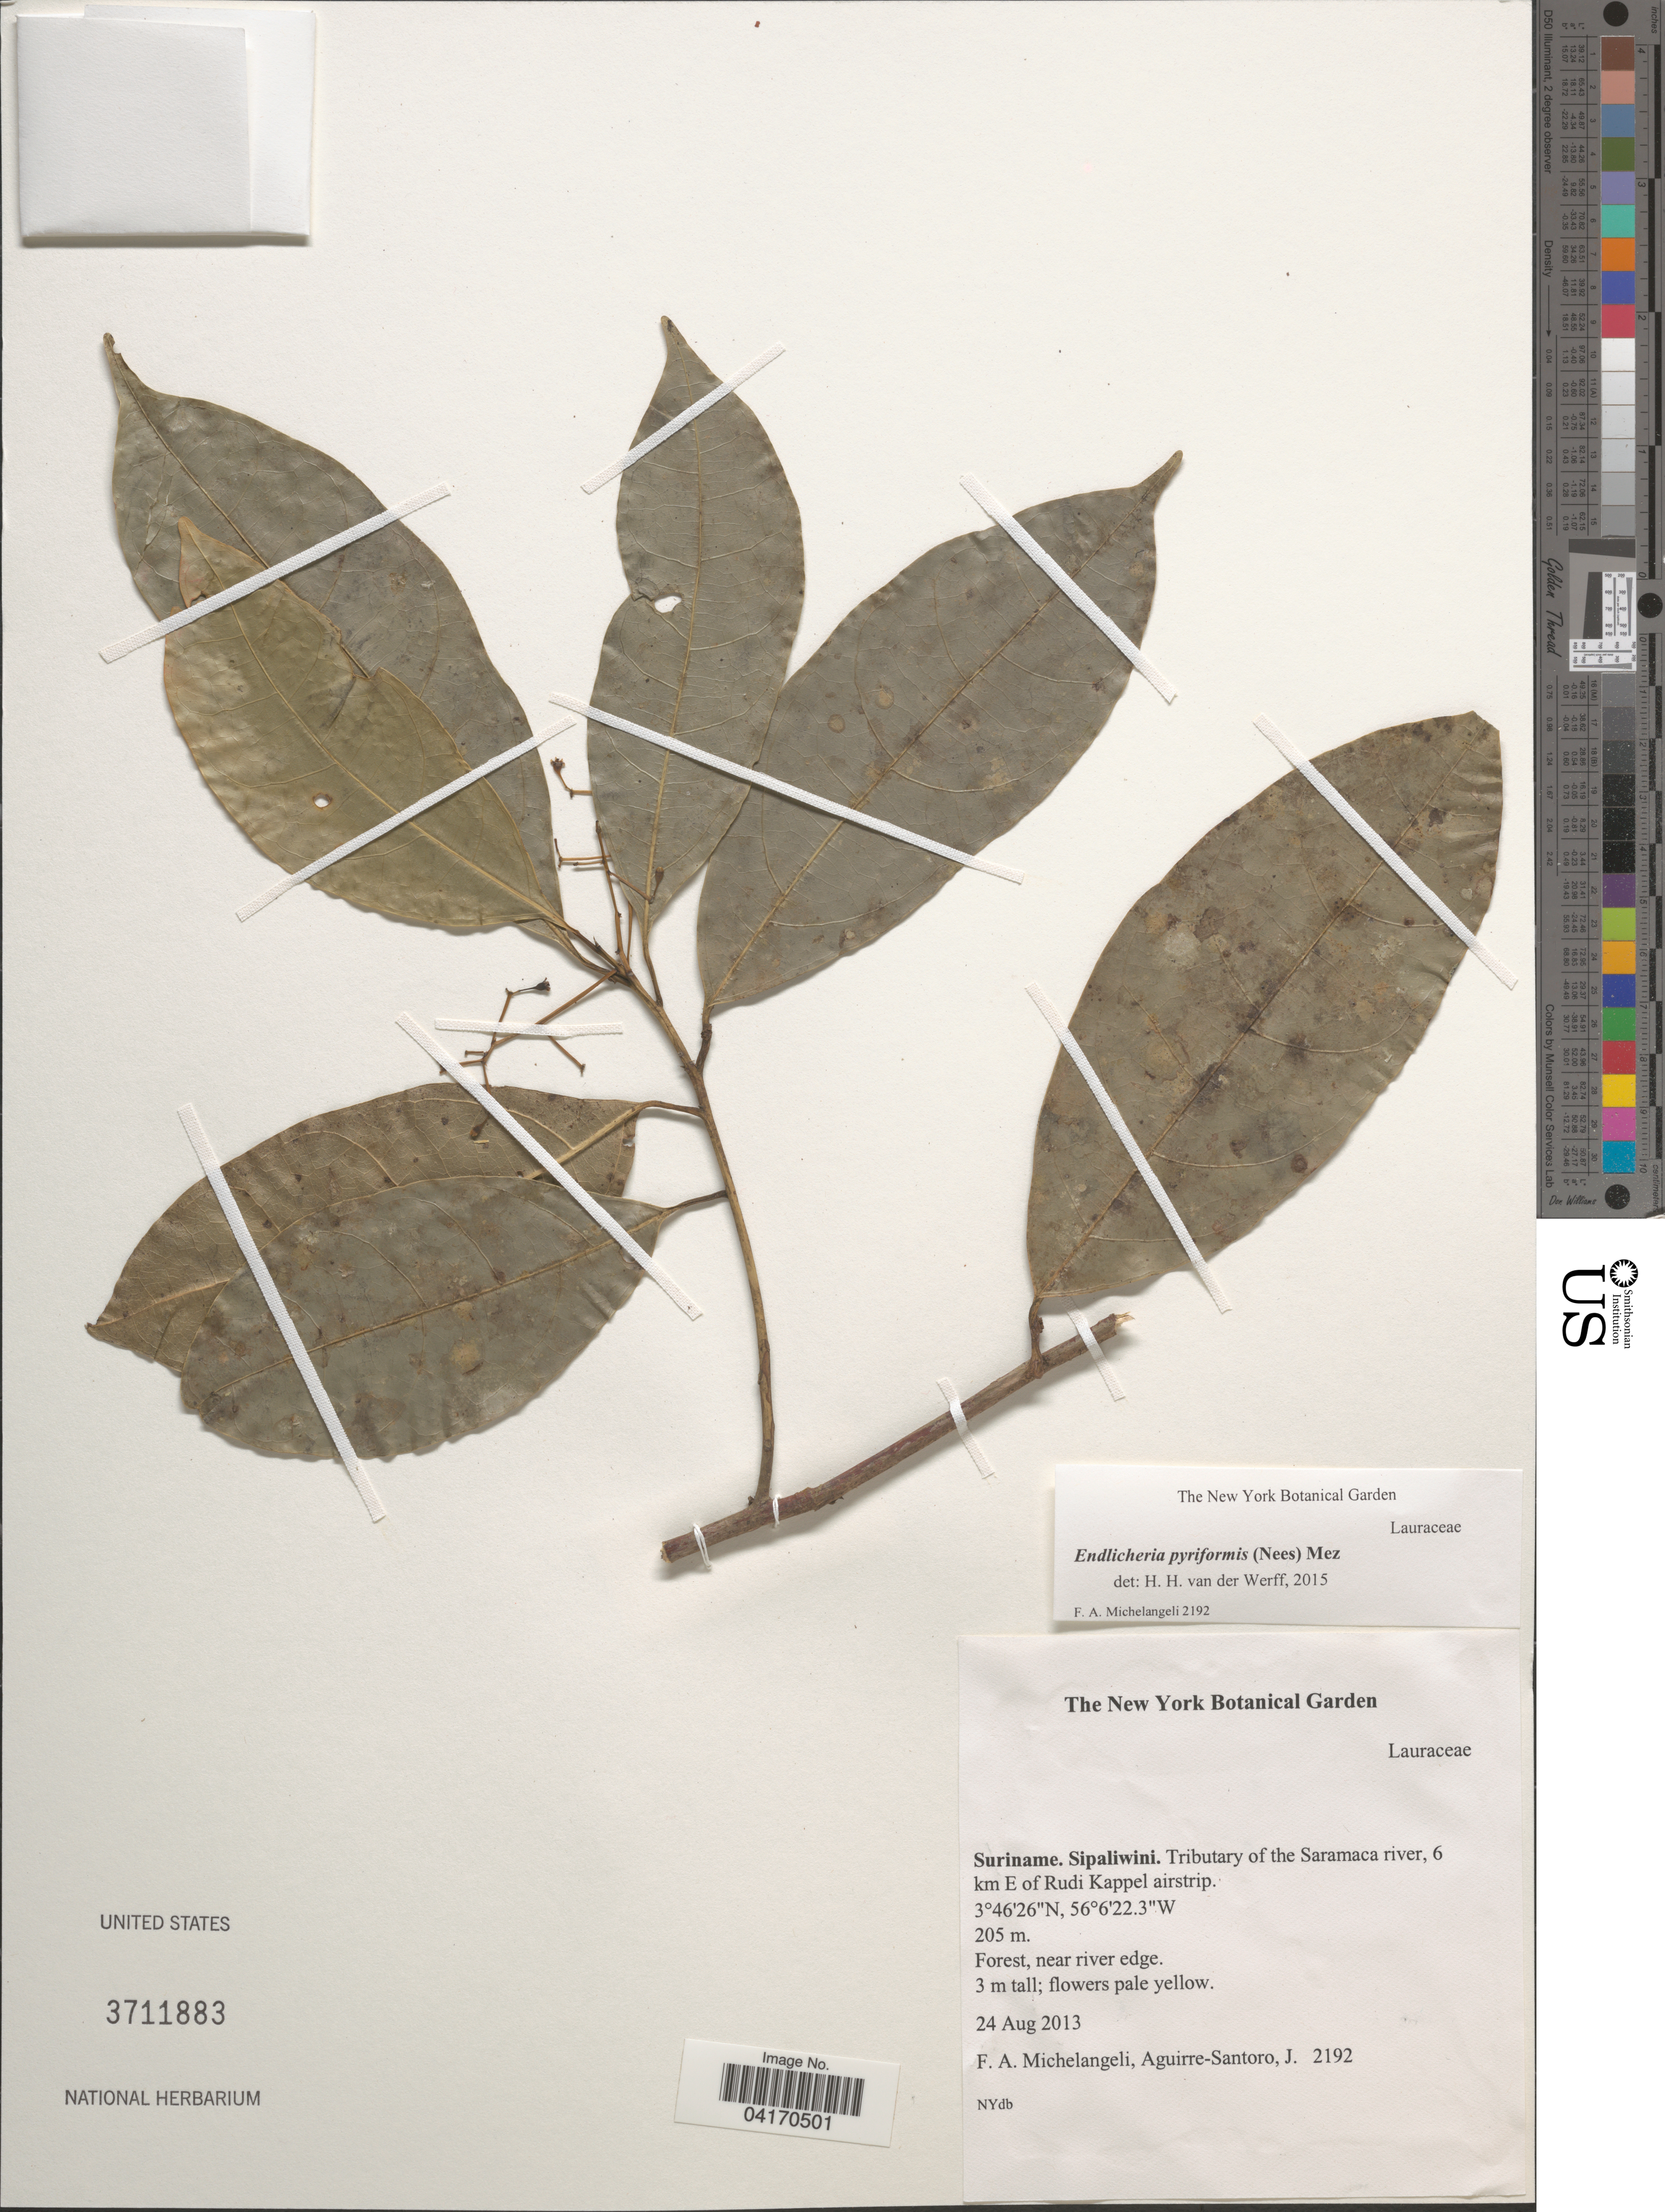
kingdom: Plantae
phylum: Tracheophyta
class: Magnoliopsida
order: Laurales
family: Lauraceae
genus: Endlicheria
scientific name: Endlicheria pyriformis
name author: (Nees) Mez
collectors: F. A. Michelangeli & J. Aguirre-Santoro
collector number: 2192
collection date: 2013-08-24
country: Suriname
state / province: Sipaliwini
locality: Tributary of the Saramaca river, 6 km E of Rudi Kappel airstrip.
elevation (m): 205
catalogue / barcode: US 3711883